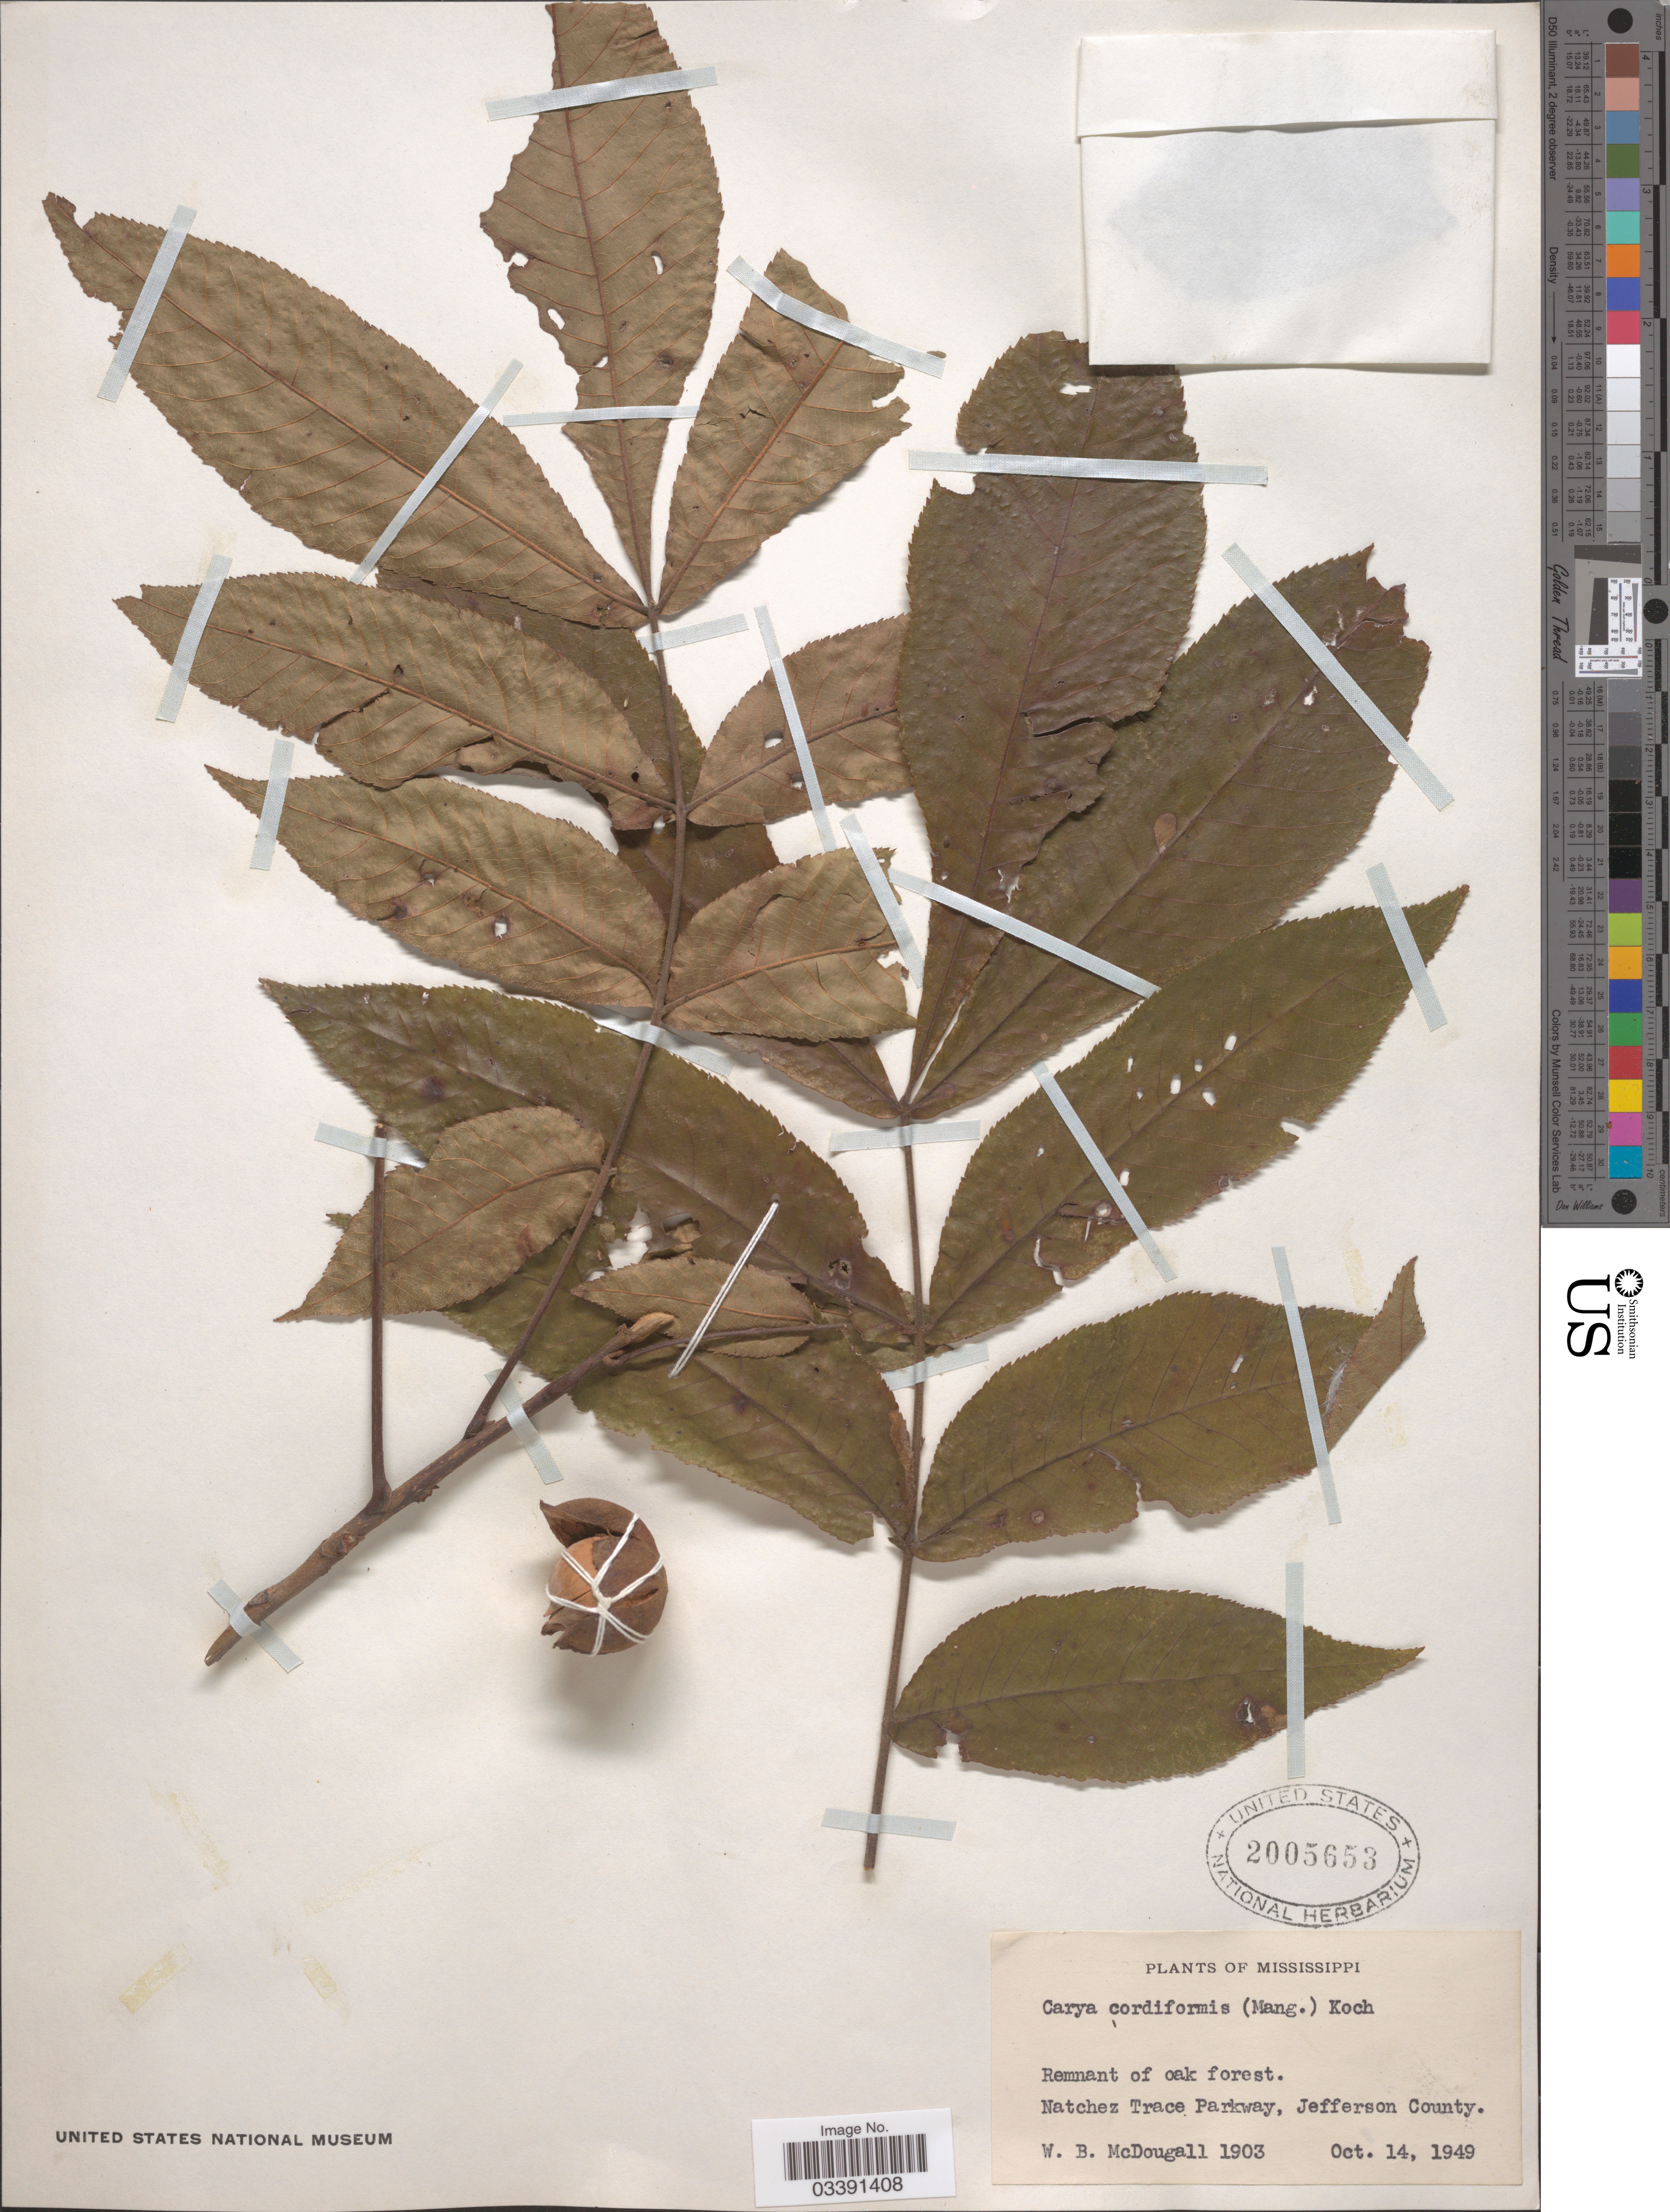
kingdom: Plantae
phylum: Tracheophyta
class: Magnoliopsida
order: Fagales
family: Juglandaceae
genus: Carya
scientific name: Carya cordiformis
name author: (Wangenh.) K. Koch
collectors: W. B. McDougall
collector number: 1903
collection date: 1949-10-14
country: United States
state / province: Mississippi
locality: Natchez Trace Parkway, Jefferson County.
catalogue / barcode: US 2005653